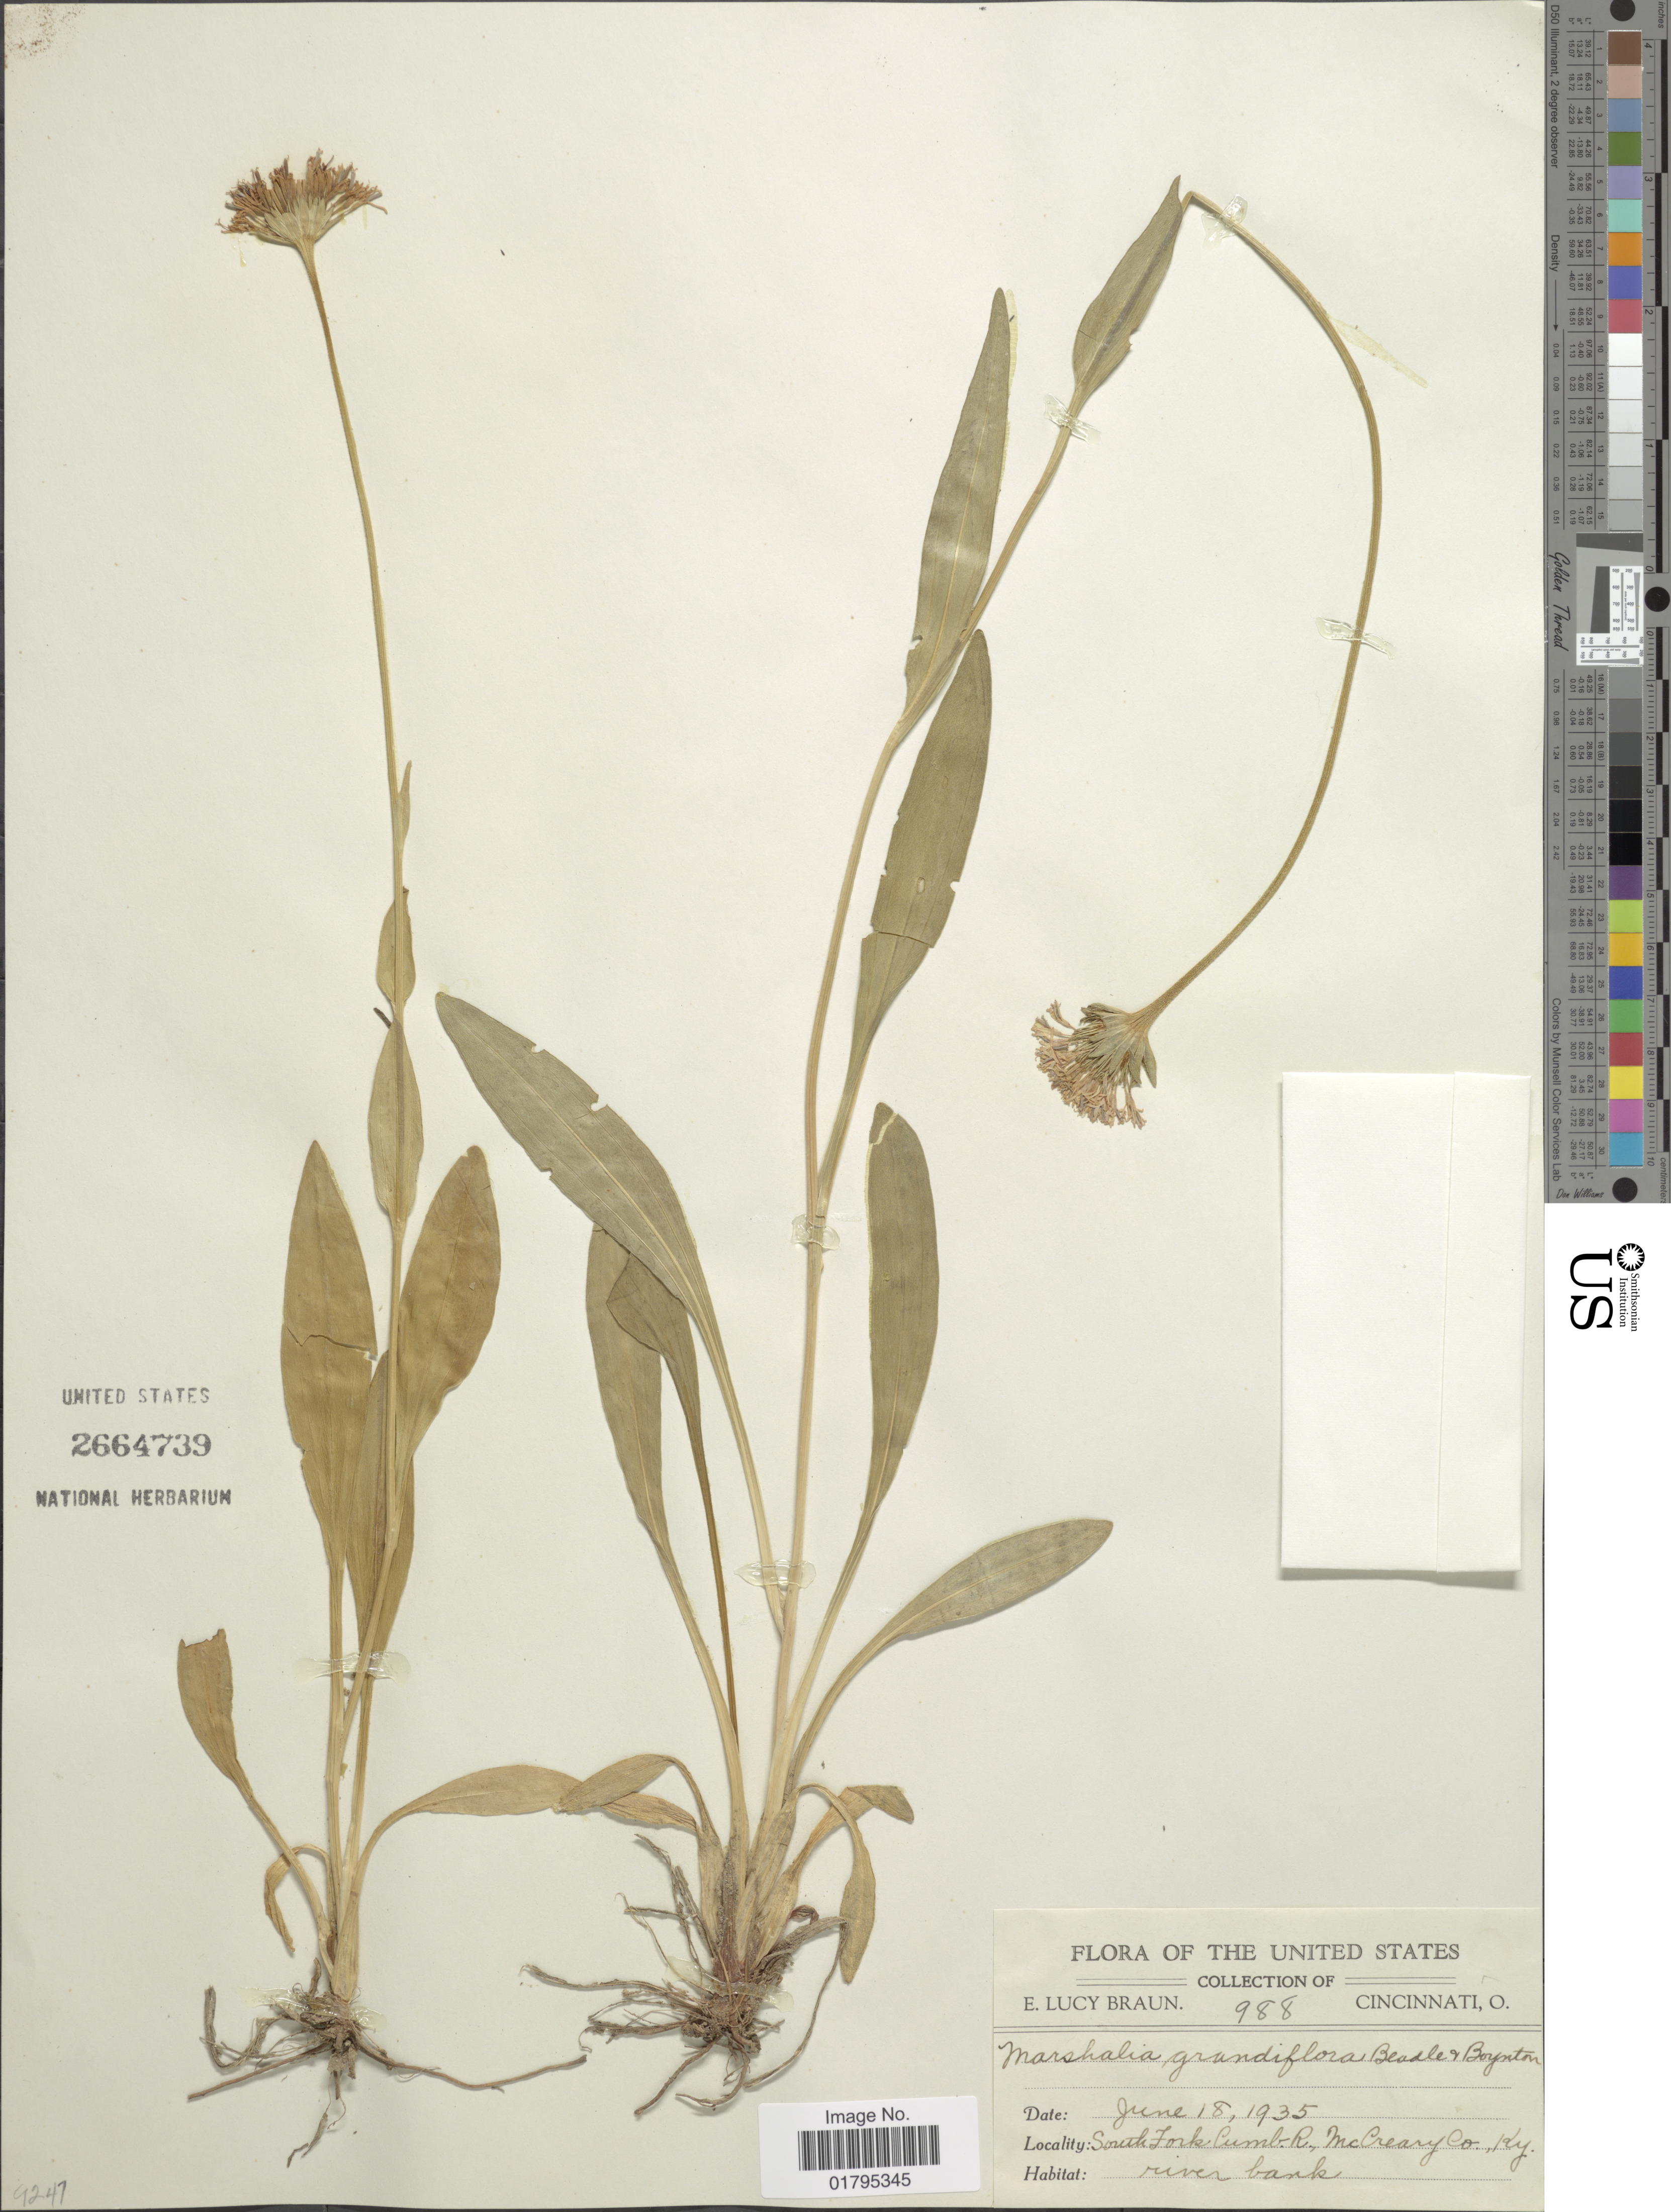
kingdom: Plantae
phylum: Tracheophyta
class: Magnoliopsida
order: Asterales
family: Asteraceae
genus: Marshallia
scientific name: Marshallia grandiflora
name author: Beadle & F.E. Boynton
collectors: E. L. Braun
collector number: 988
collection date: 1935-06-18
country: United States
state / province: Kentucky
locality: South Fork Cumb. R., McCreary Co., Ky.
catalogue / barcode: US 2664739